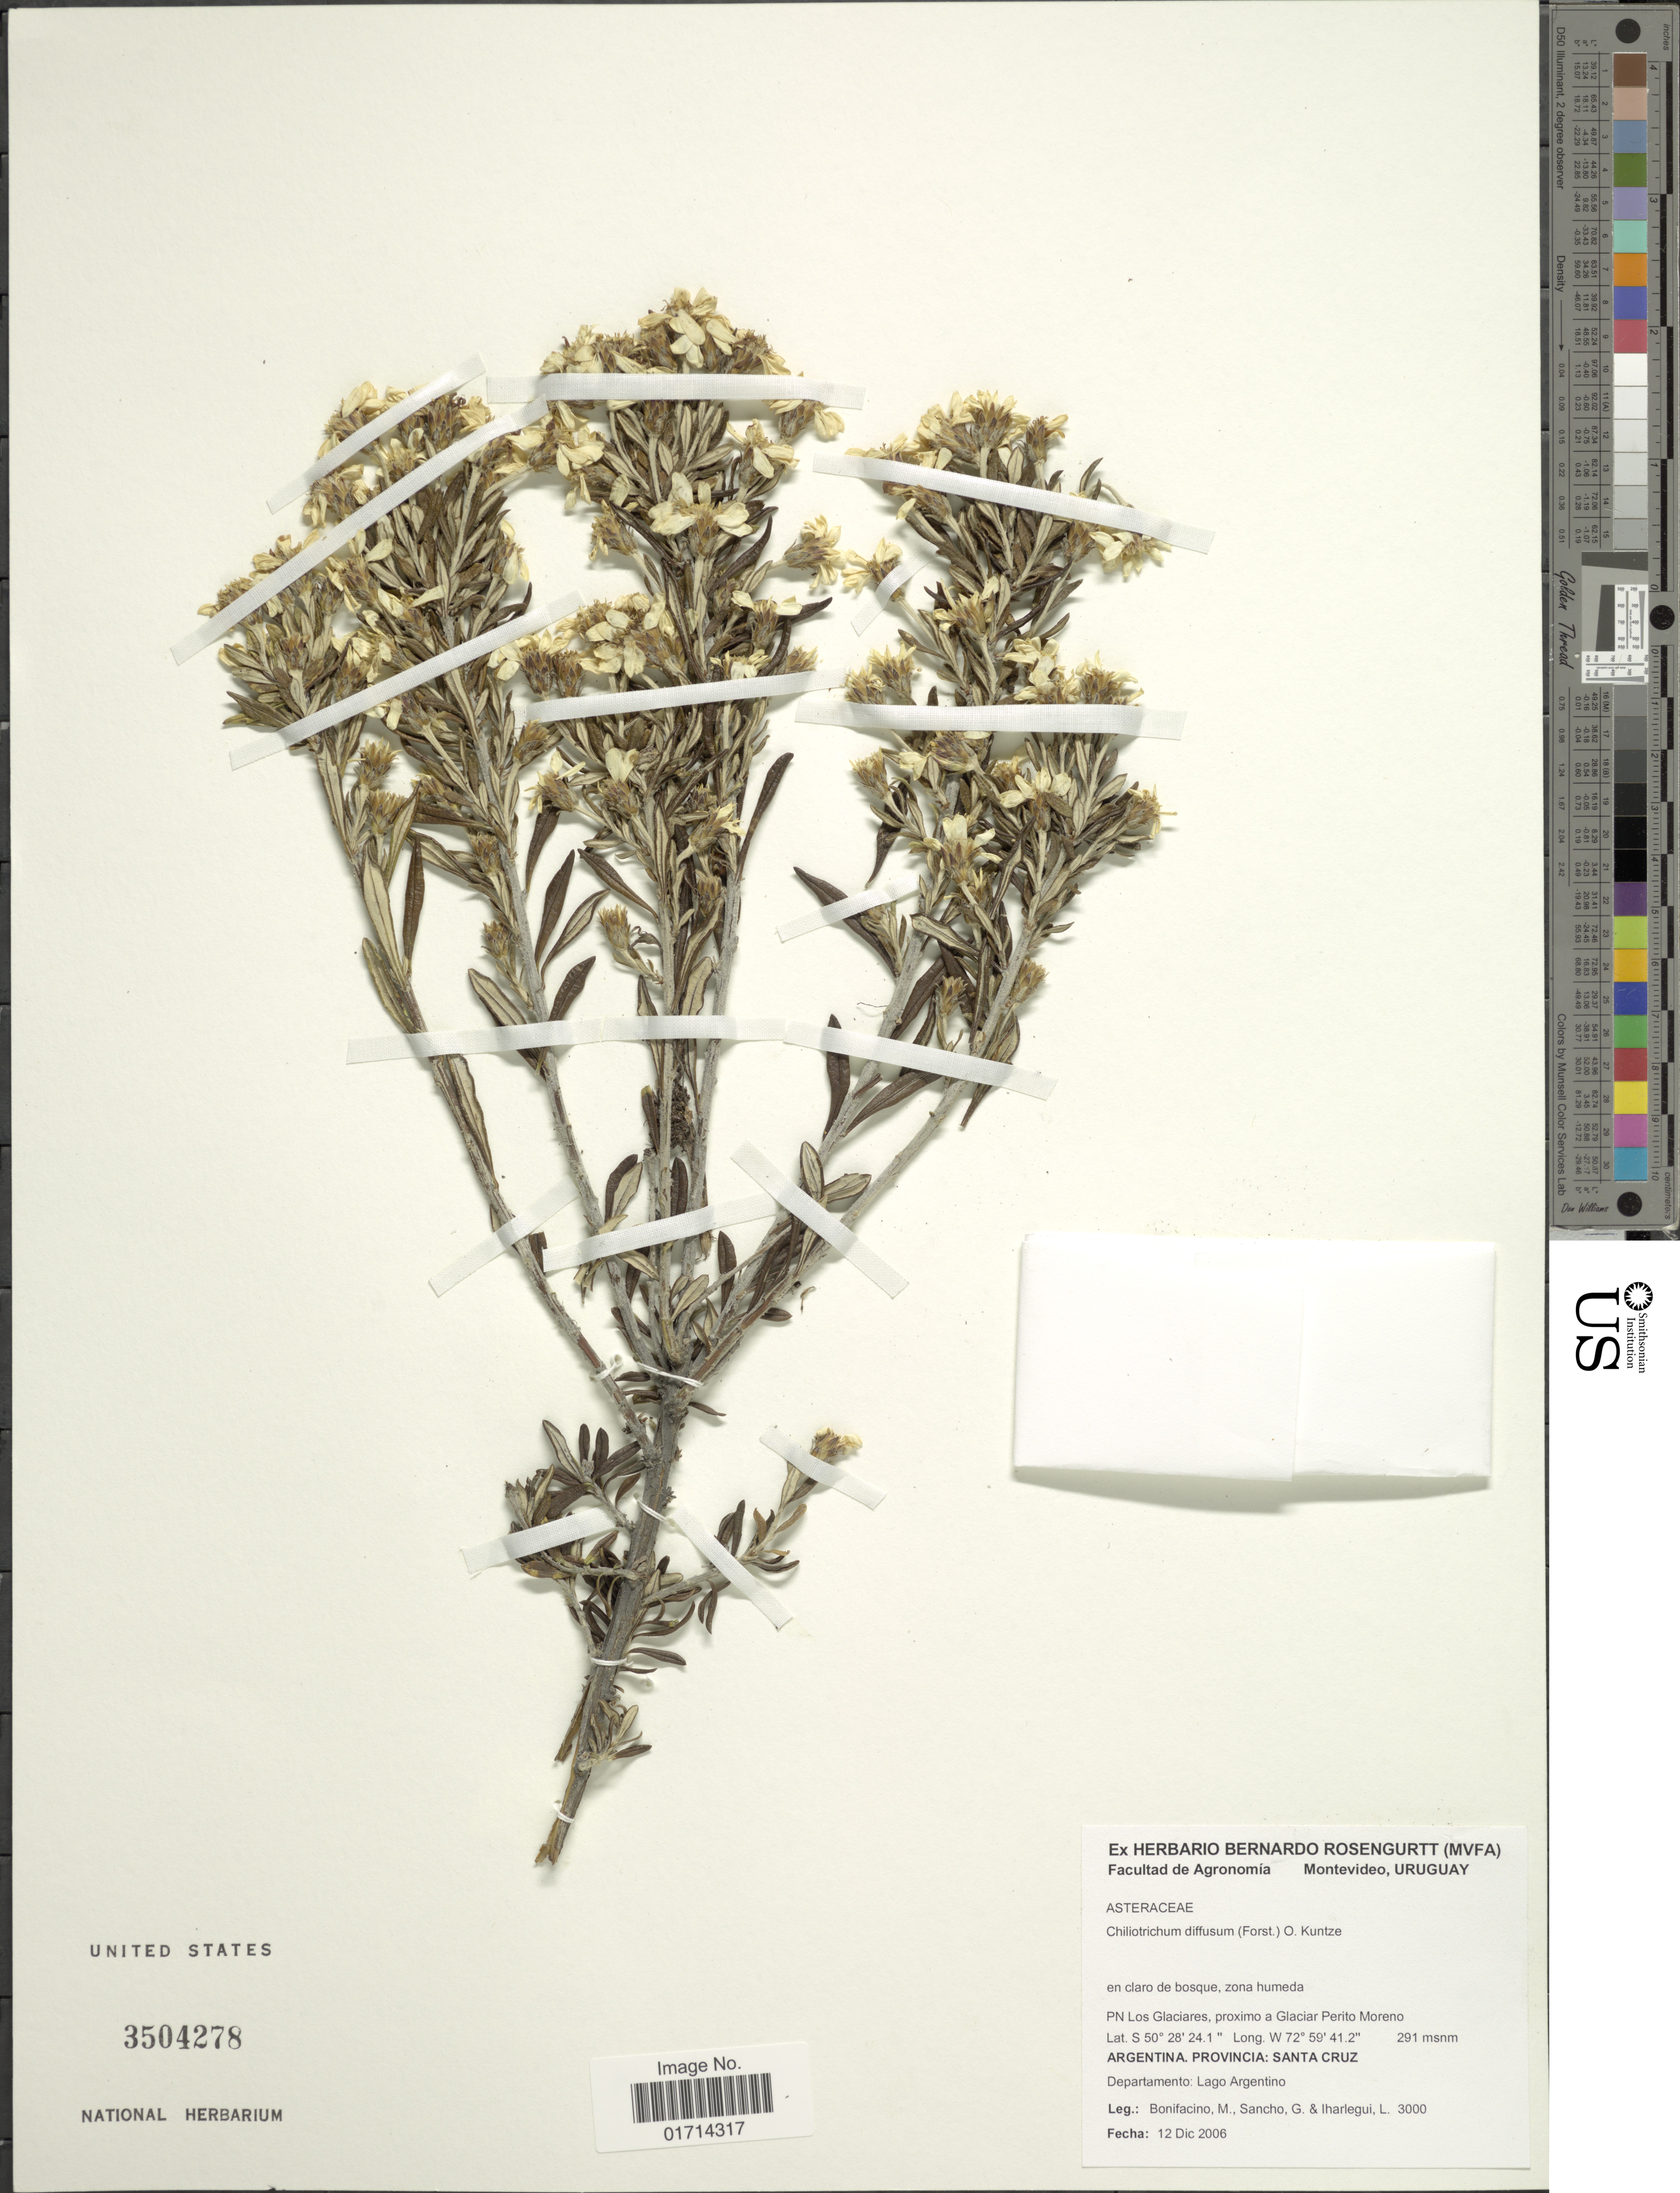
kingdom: Plantae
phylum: Tracheophyta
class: Magnoliopsida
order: Asterales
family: Asteraceae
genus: Chiliotrichum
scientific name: Chiliotrichum diffusum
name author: (G. Forst.) Kuntze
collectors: M. Bonifacino, G. Sancho & L. Iharlegui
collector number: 3000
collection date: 2006-12-12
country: Argentina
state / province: Santa Cruz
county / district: Lago Argentino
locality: PN Los Glaciares, proximo a Glaciar Perito Moreno.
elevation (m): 291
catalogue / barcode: US 3504278